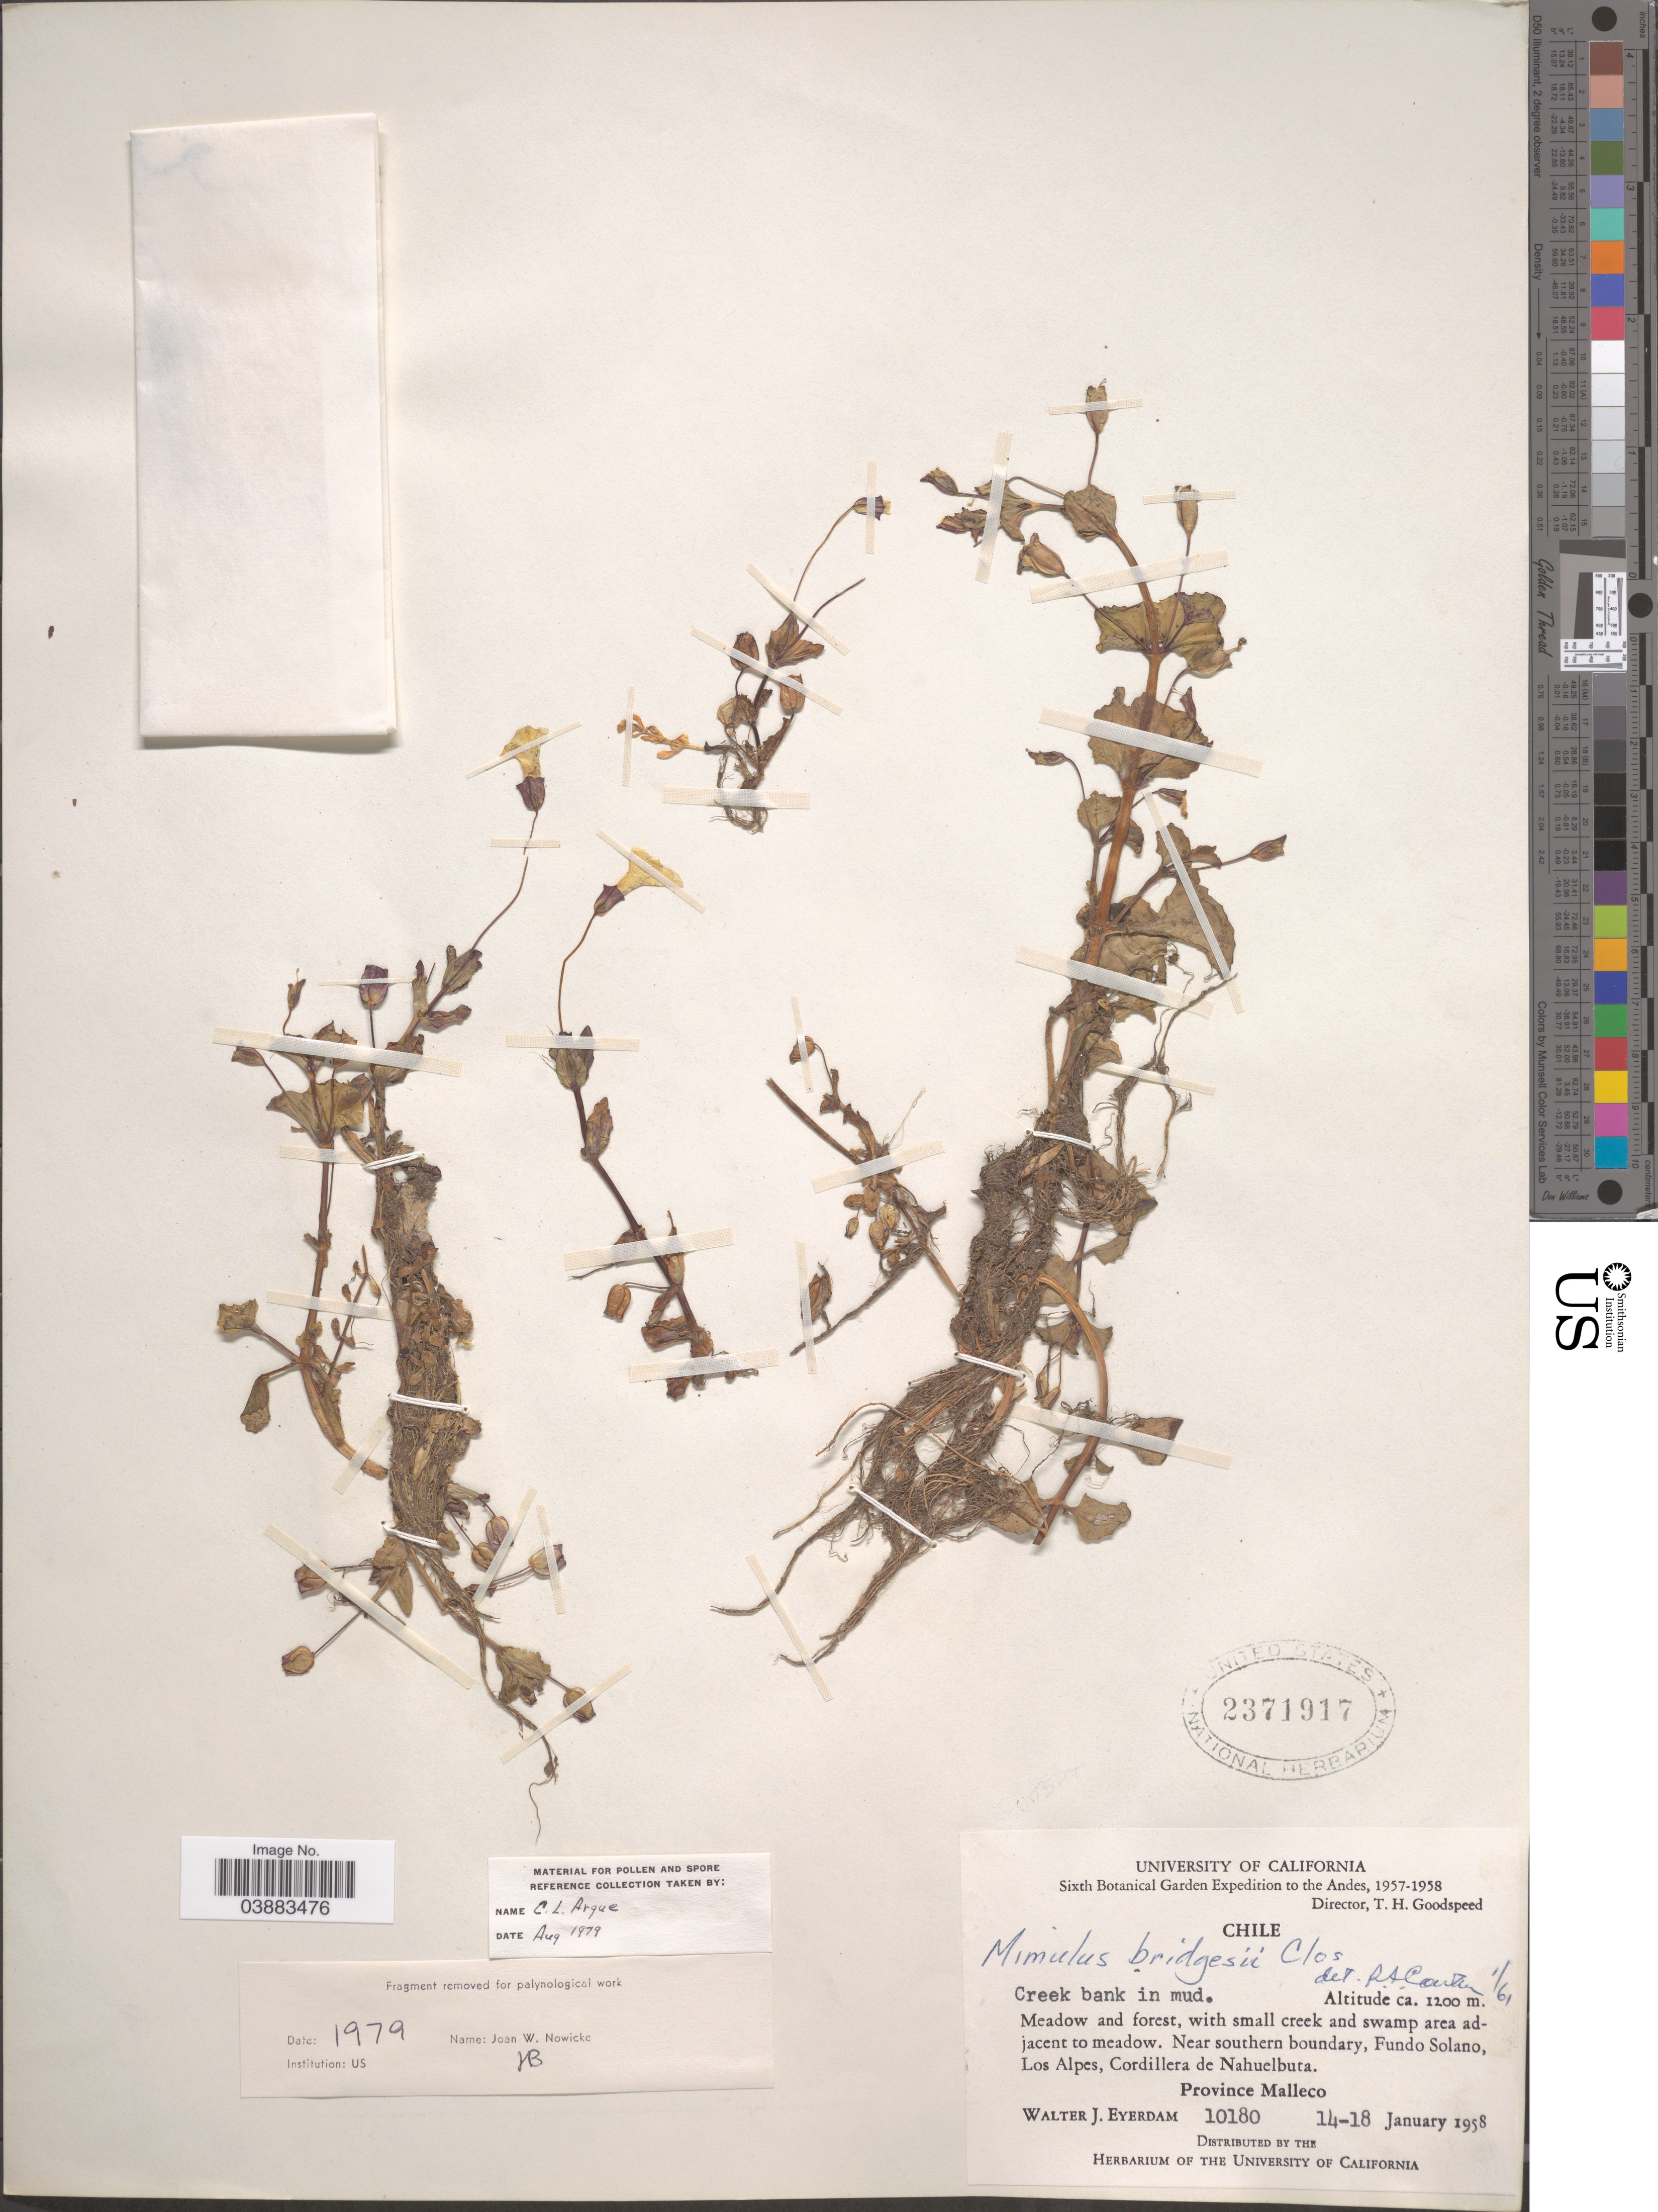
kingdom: Plantae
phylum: Tracheophyta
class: Magnoliopsida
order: Lamiales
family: Phrymaceae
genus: Mimulus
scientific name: Mimulus bridgesii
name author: Clos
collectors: W. J. Eyerdam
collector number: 10180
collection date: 1958-01-14/1958-01-18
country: Chile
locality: The Andes. Near southern boundary, Fundo Solano, Los Alpes, Cordillera de Nahuelbuta. Province Malleco.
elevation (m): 1200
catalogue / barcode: US 2371917